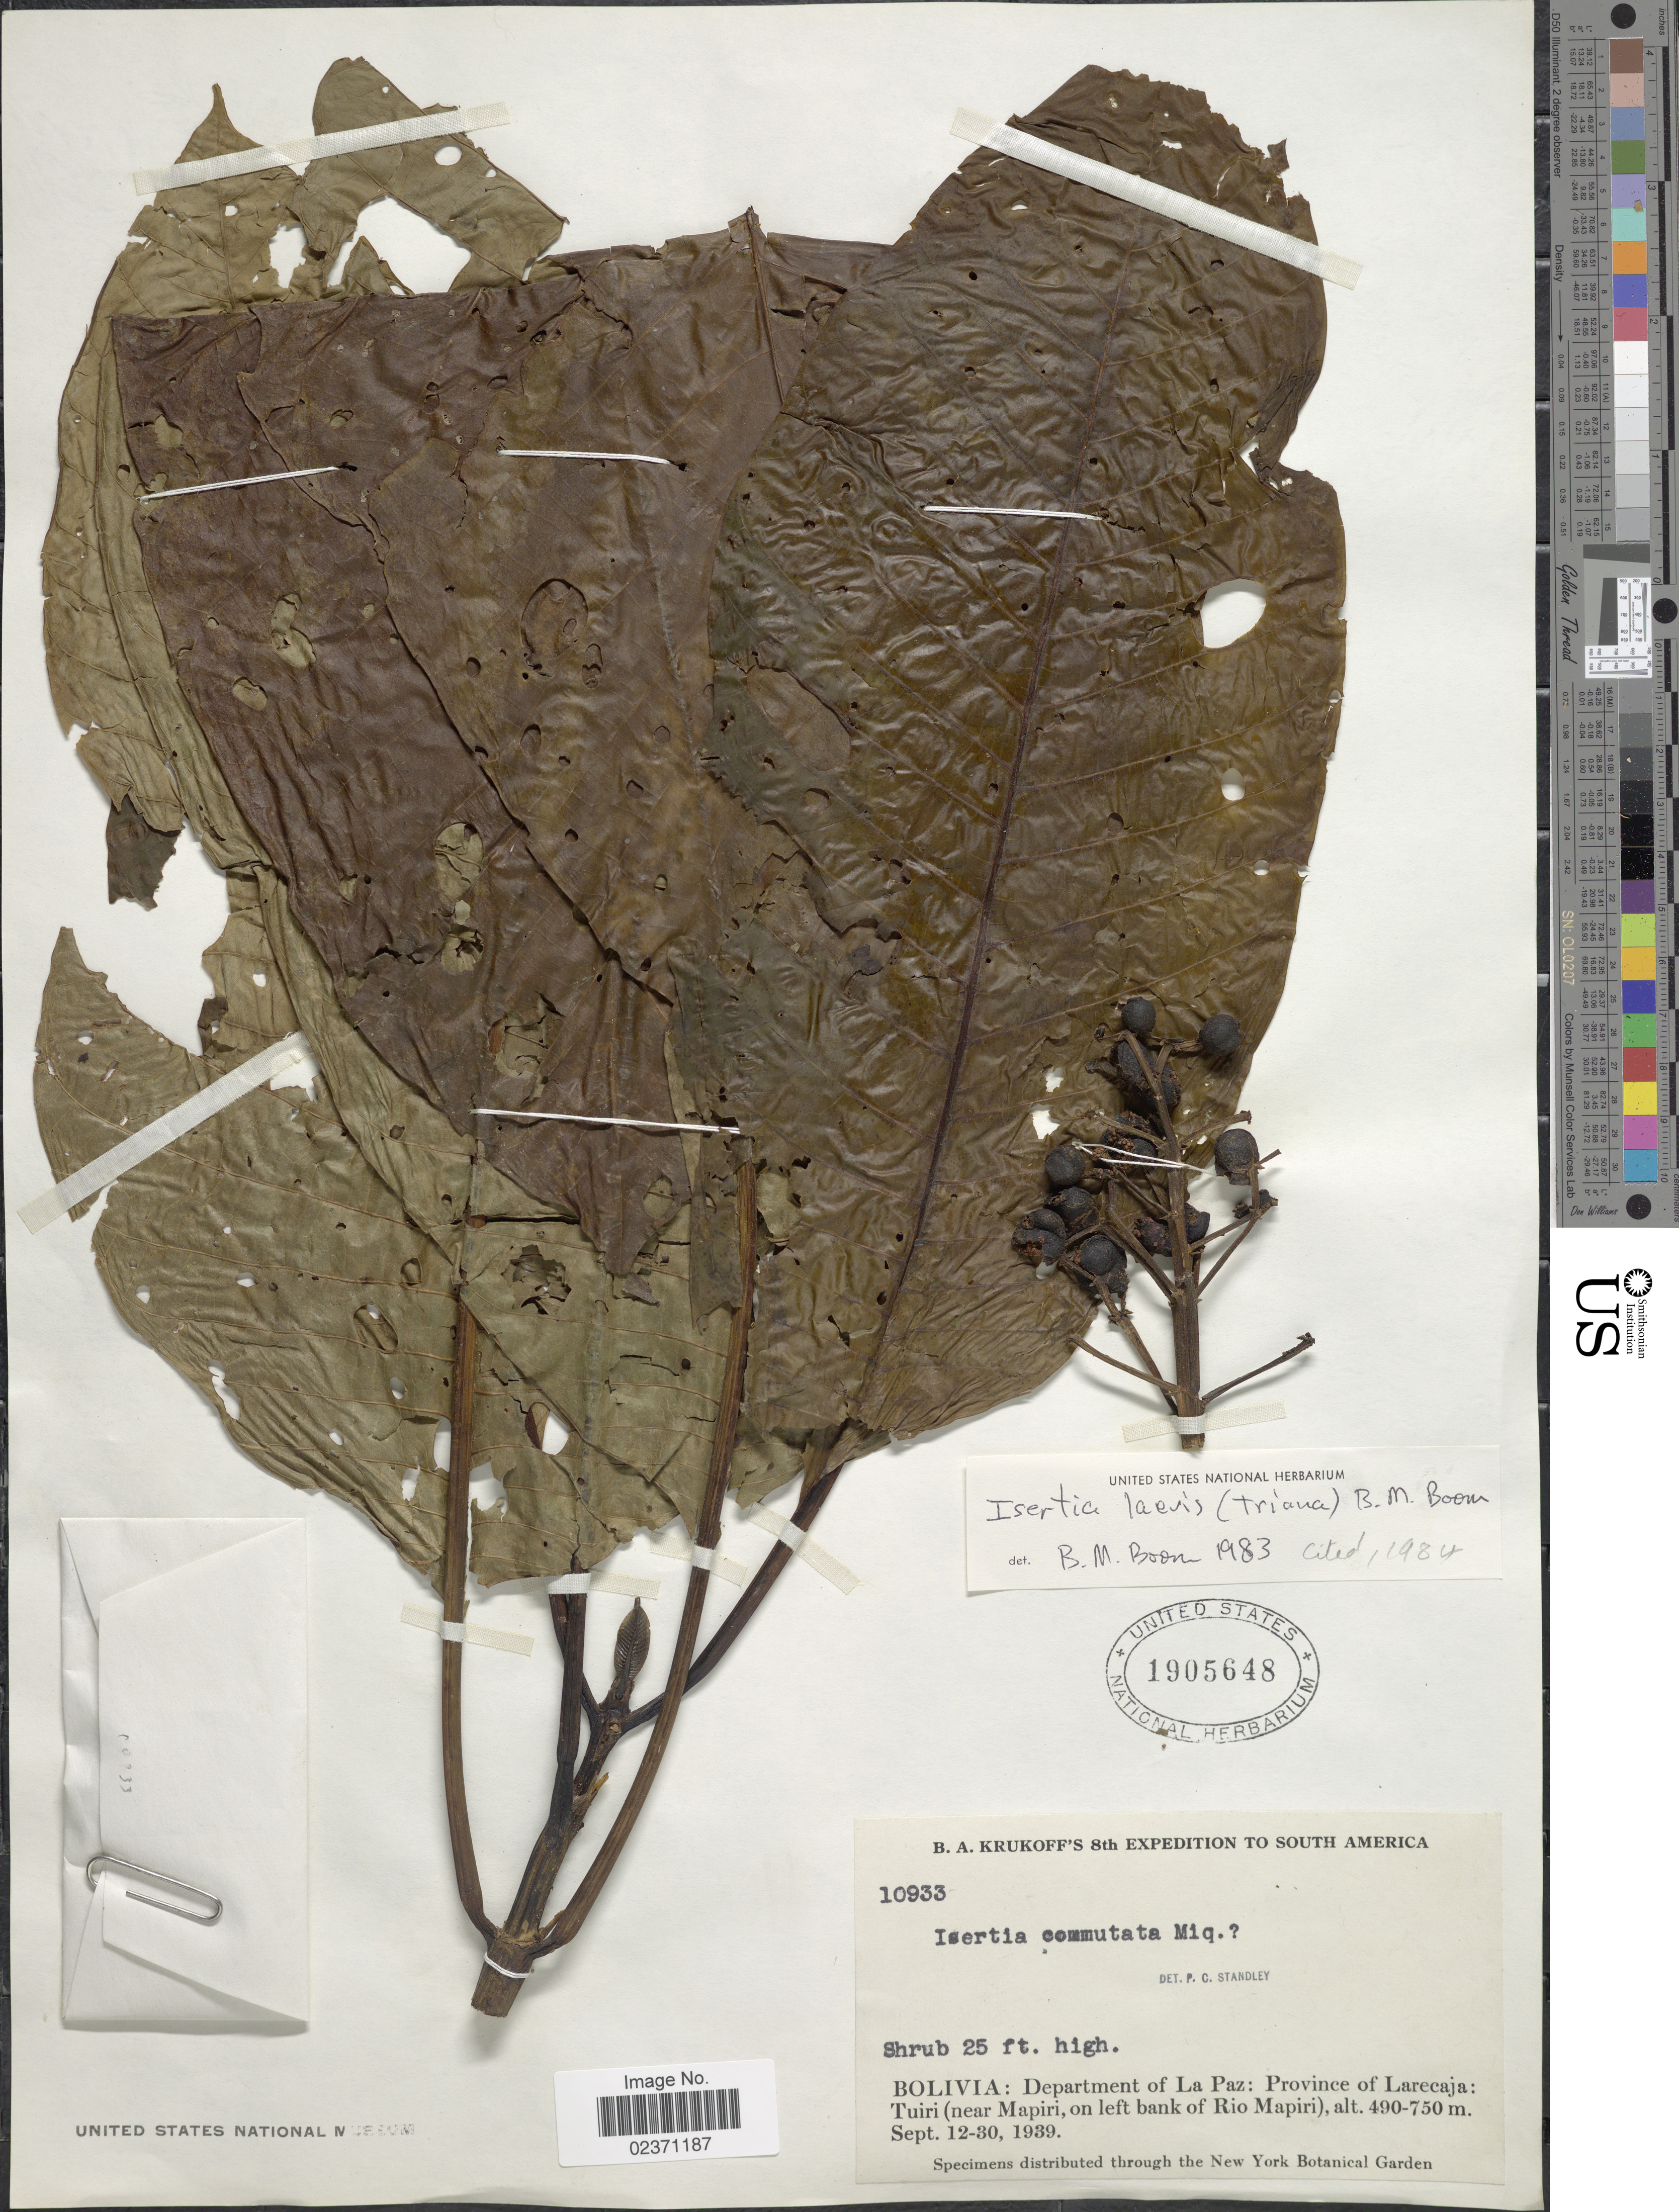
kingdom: Plantae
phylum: Tracheophyta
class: Magnoliopsida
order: Gentianales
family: Rubiaceae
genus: Isertia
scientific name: Isertia laevis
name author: (Triana) B.M. Boom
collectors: B. A. Krukoff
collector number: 10933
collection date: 1939-09-12/1939-09-30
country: Bolivia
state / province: La Paz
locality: Department of La Paz: Province of Larecaja: Tuiri (near Mapiri, on left bank of Rio Mapiri)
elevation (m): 490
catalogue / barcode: US 1905648